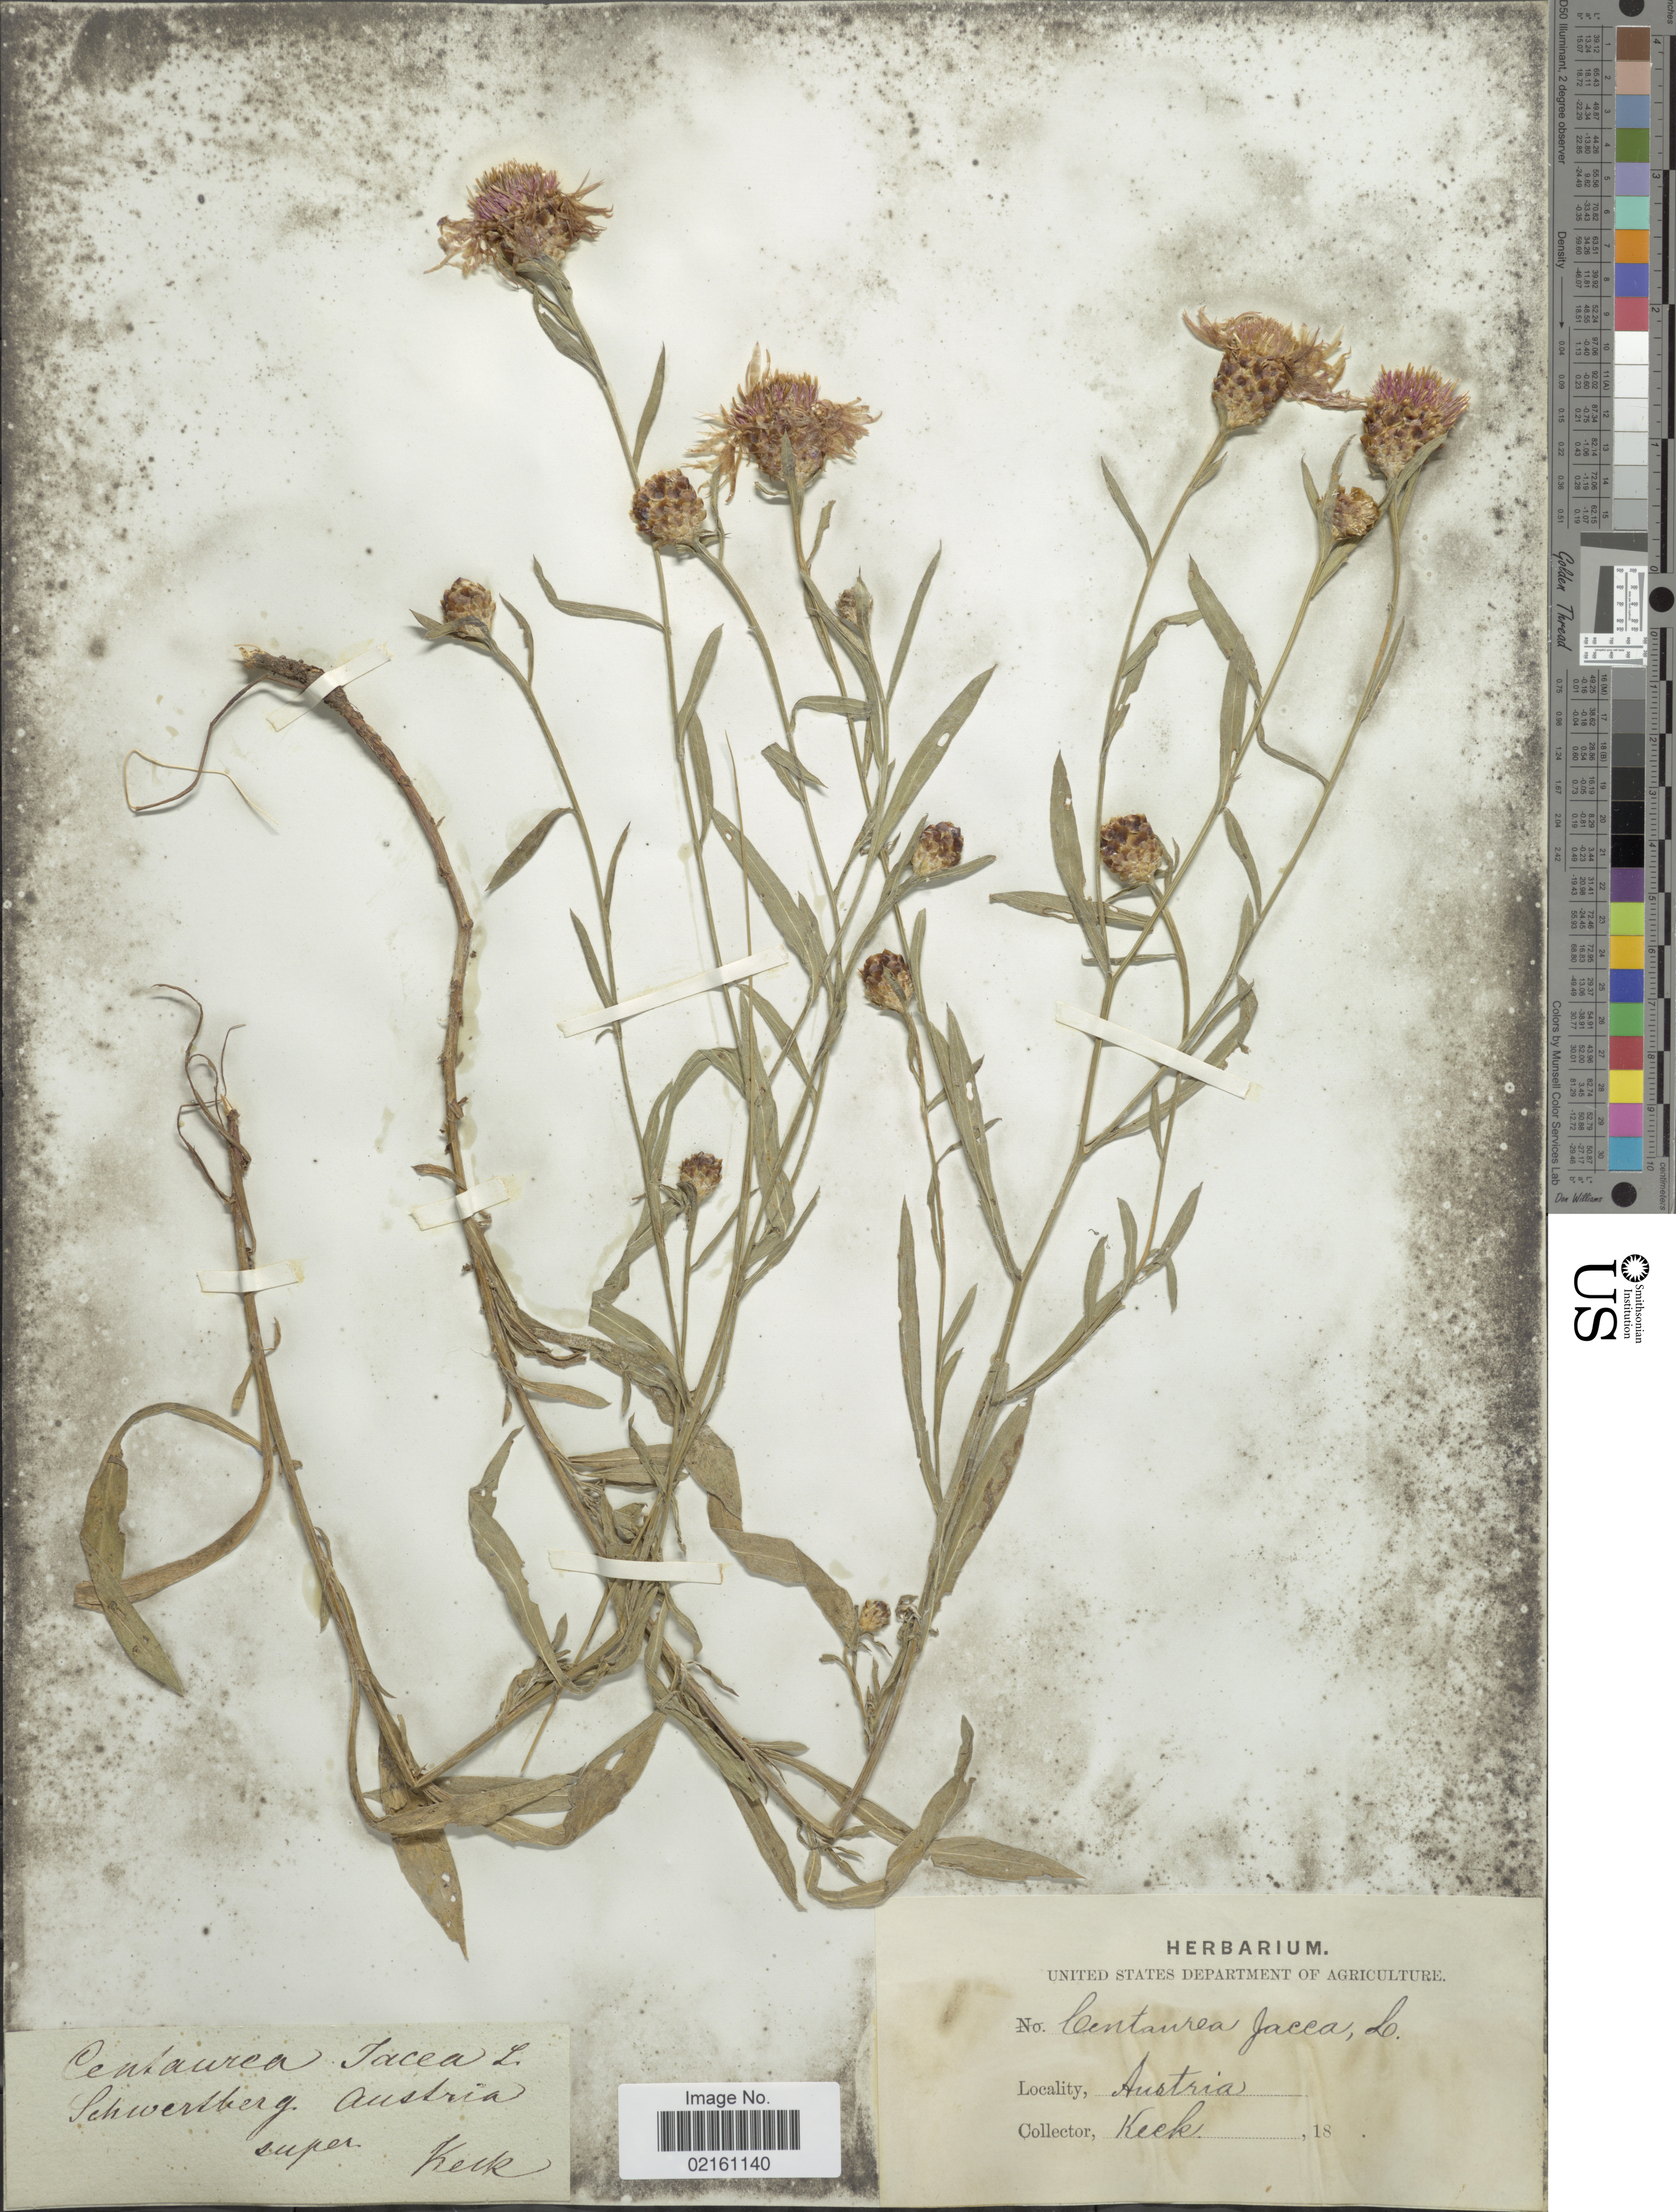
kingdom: Plantae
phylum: Tracheophyta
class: Magnoliopsida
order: Asterales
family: Asteraceae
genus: Centaurea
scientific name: Centaurea jacea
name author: L.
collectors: -- Keck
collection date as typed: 18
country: Austria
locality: Schwertberg